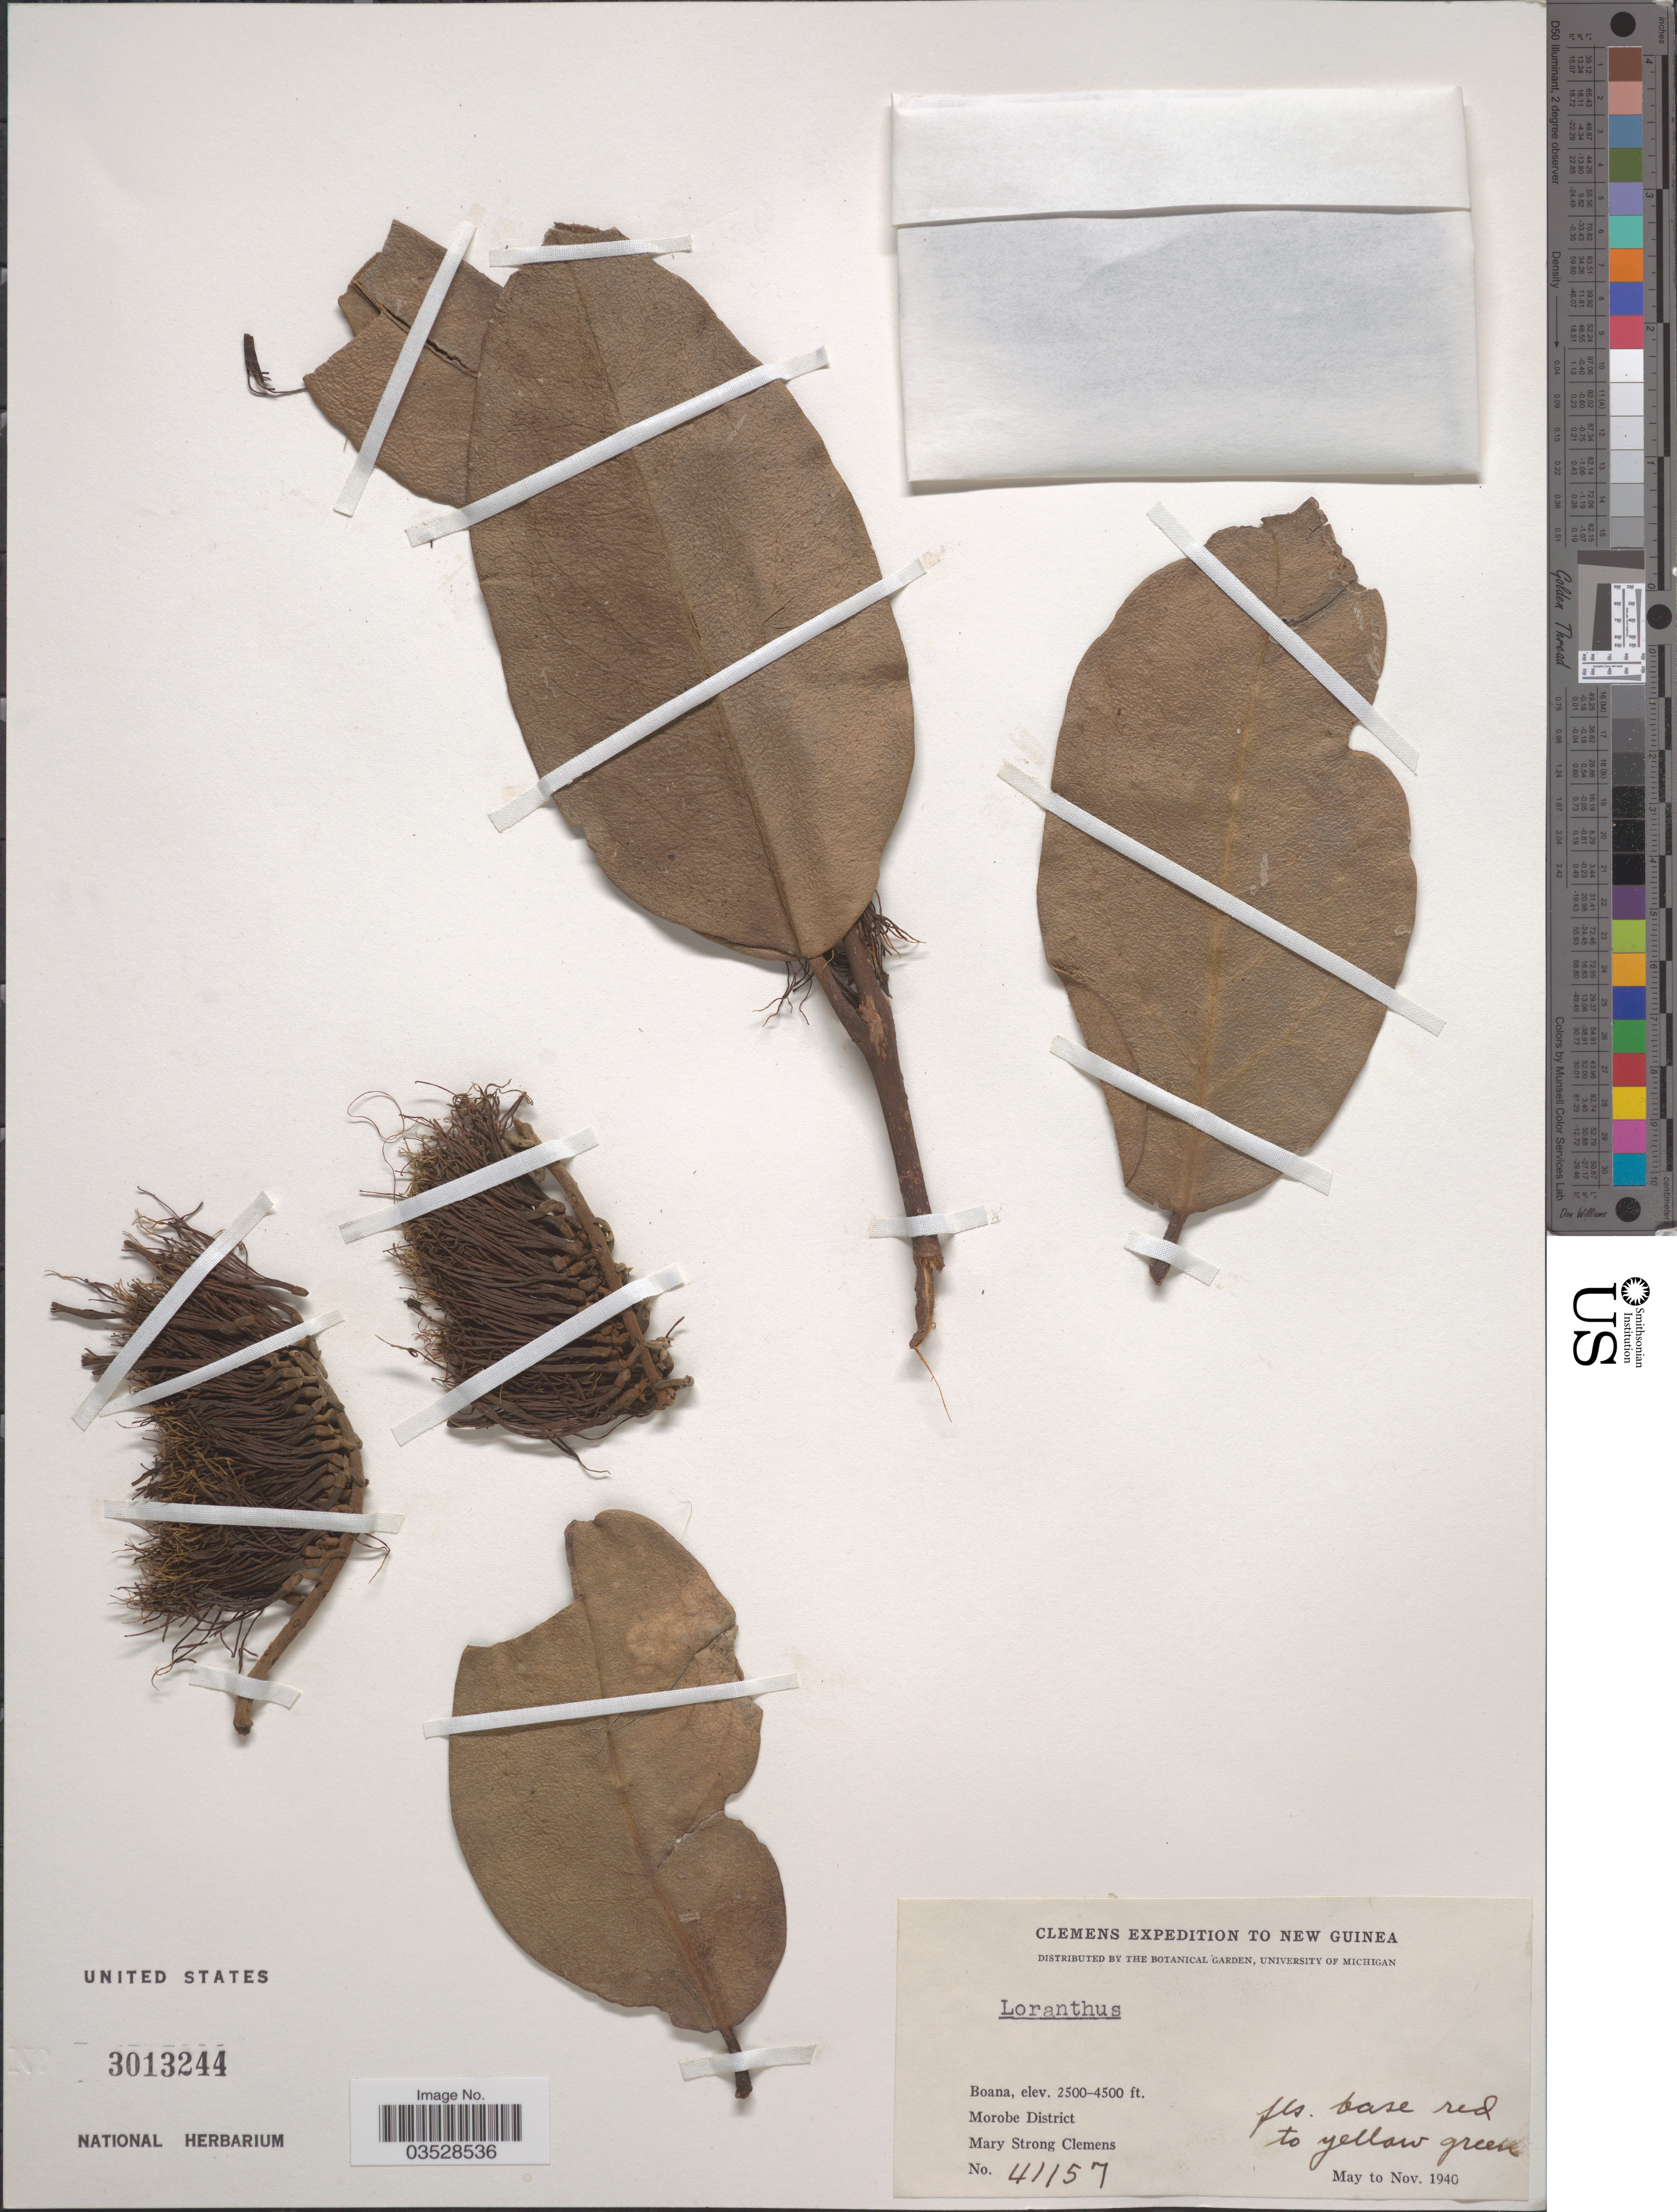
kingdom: Plantae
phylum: Tracheophyta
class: Magnoliopsida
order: Santalales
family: Loranthaceae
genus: Loranthus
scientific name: Loranthus sp.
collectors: M. S. Clemens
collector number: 41157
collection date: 1940-05/1940-11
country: Papua New Guinea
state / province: Morobe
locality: New Guinea. Boana. Morobe District.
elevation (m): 762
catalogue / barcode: US 3013244